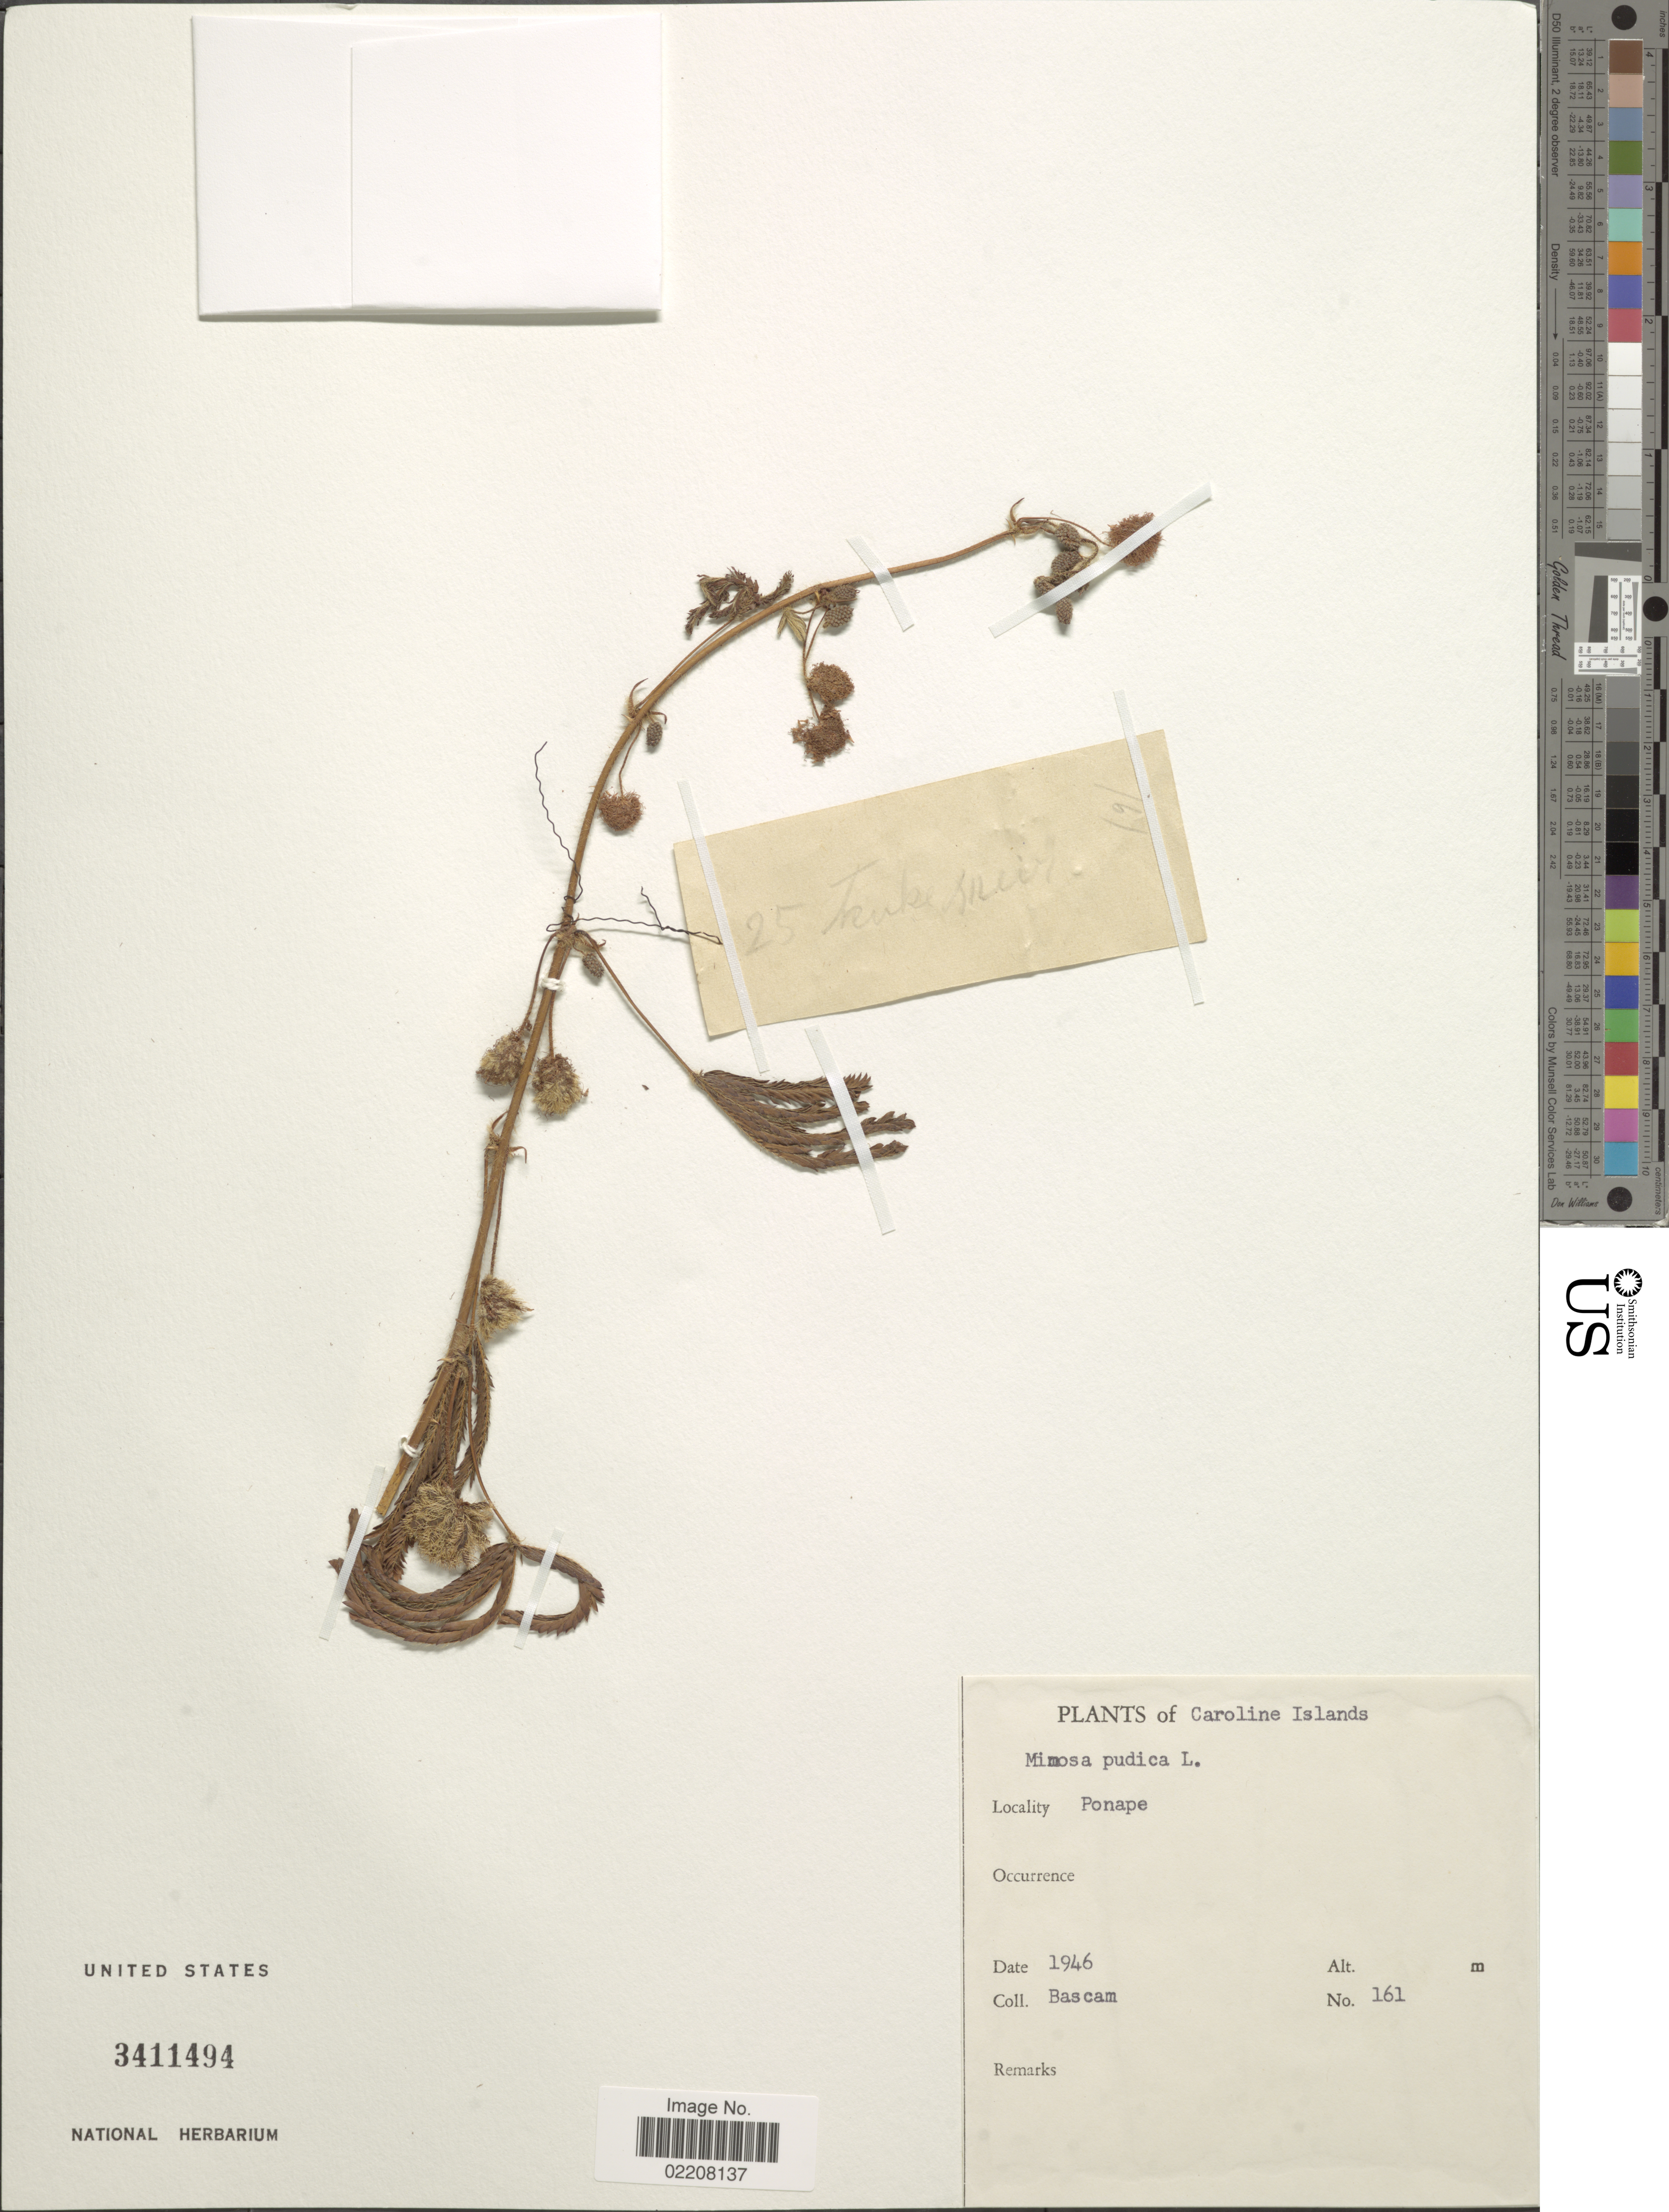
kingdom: Plantae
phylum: Tracheophyta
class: Magnoliopsida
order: Fabales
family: Fabaceae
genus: Mimosa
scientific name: Mimosa pudica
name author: L.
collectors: Bascam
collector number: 161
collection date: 1946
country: Micronesia, Federated States of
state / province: Pohnpei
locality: Caroline Islands. Ponape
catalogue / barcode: US 3411494